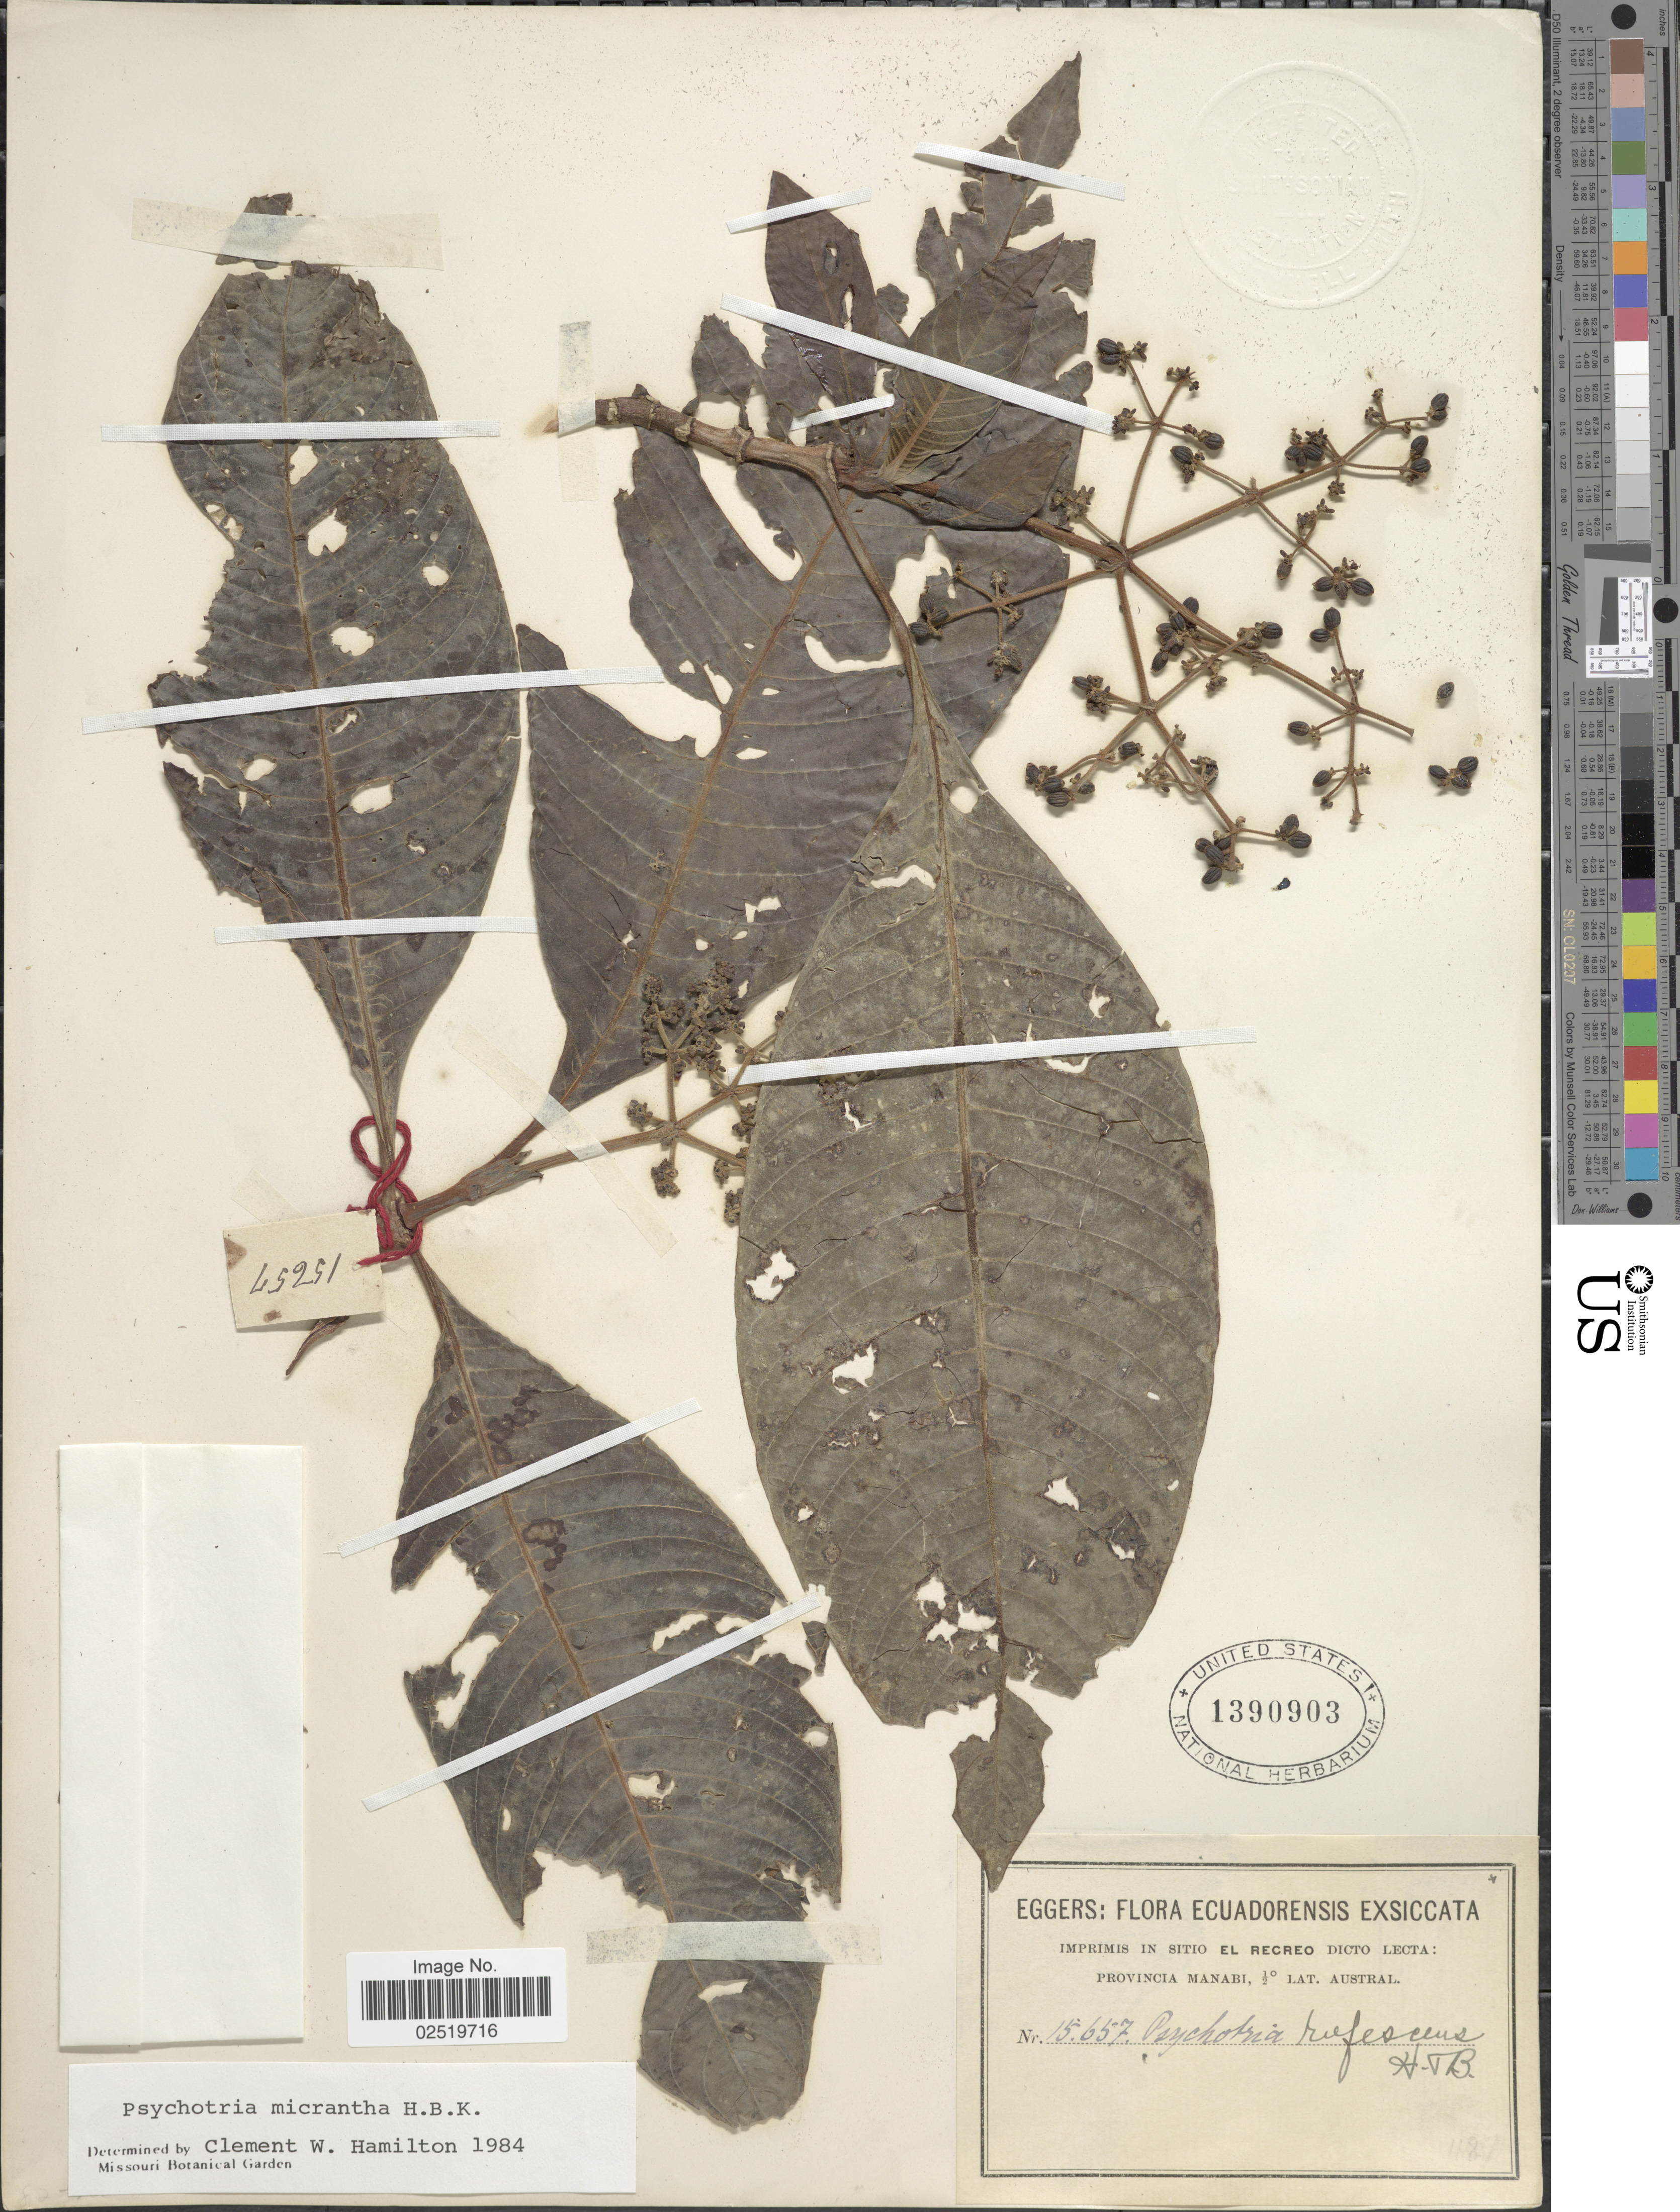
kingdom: Plantae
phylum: Tracheophyta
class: Magnoliopsida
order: Gentianales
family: Rubiaceae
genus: Psychotria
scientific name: Psychotria micrantha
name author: Kunth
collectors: -. Eggers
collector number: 15657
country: Ecuador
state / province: Manabí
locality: Ecuadorensis, Imprimis in sitio el Recreo Dicto Lecta: Austral [unsure placement].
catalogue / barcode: US 1390903